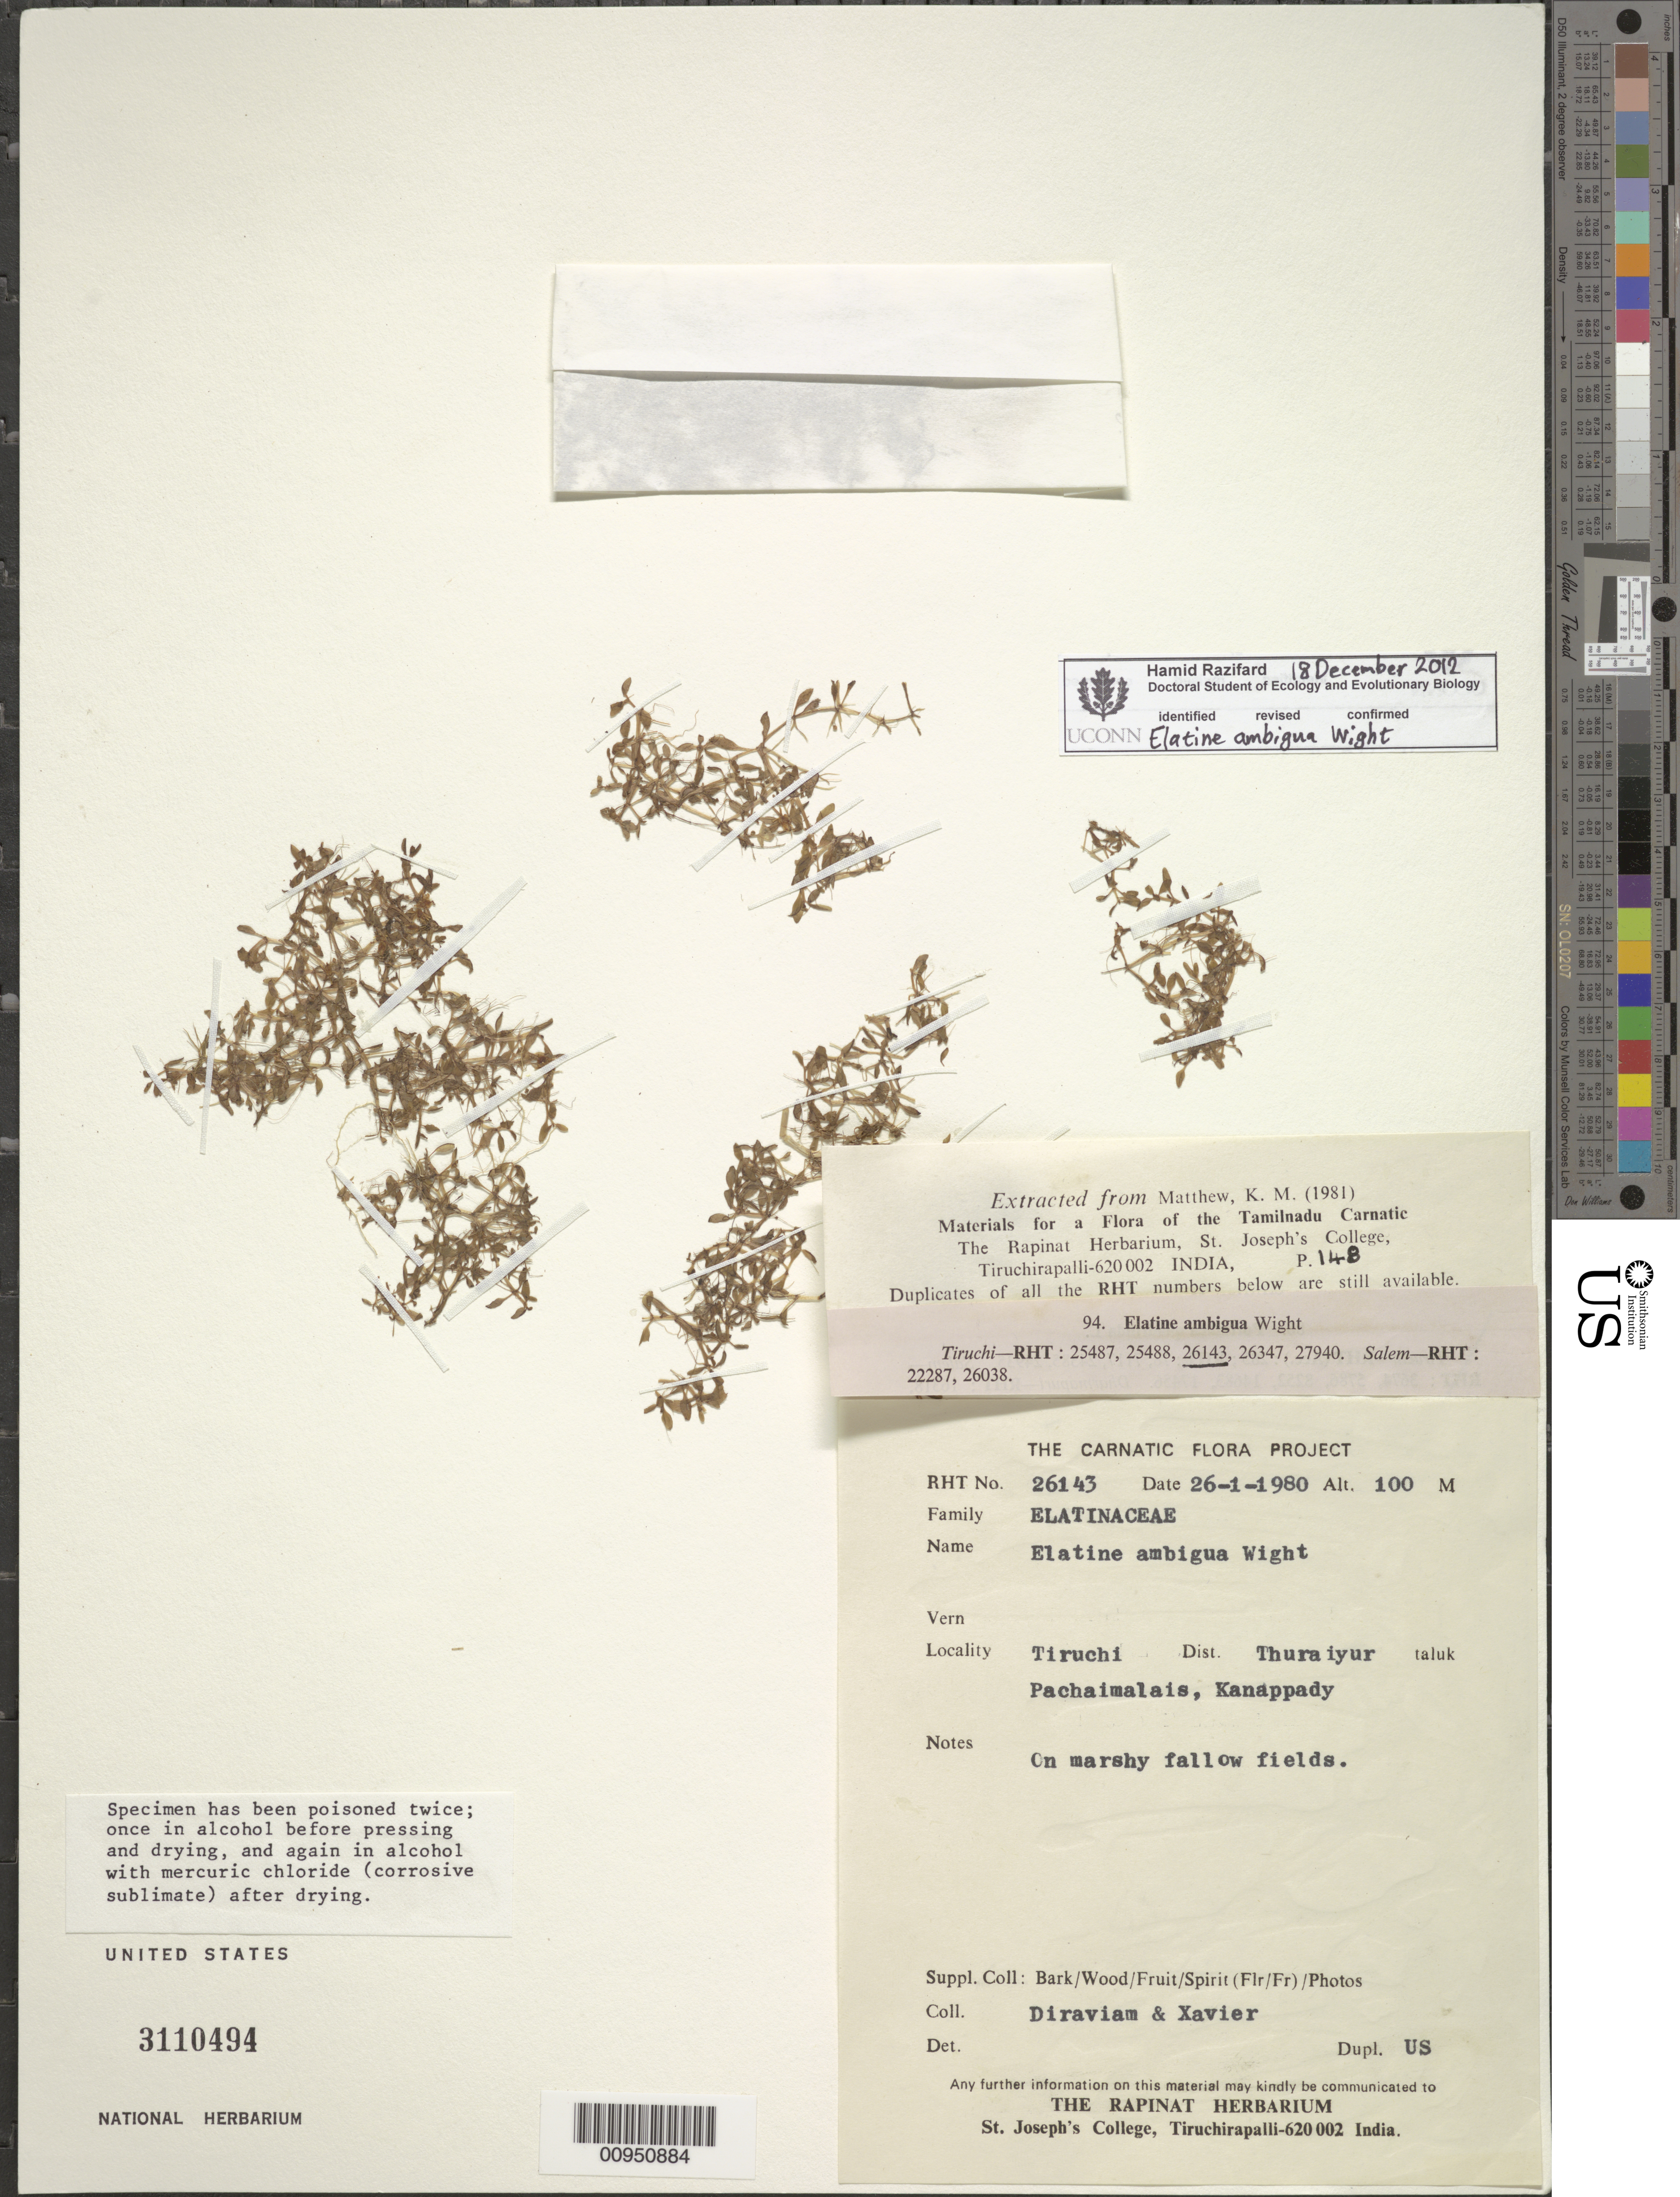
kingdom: Plantae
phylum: Tracheophyta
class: Magnoliopsida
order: Malpighiales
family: Elatinaceae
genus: Elatine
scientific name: Elatine ambigua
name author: Wight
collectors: -. Diraviam & B. Xavier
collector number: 26143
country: India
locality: tiruchi, Thuraiyur, Pachaimalais, Kanappady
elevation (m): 100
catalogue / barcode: US 3110494